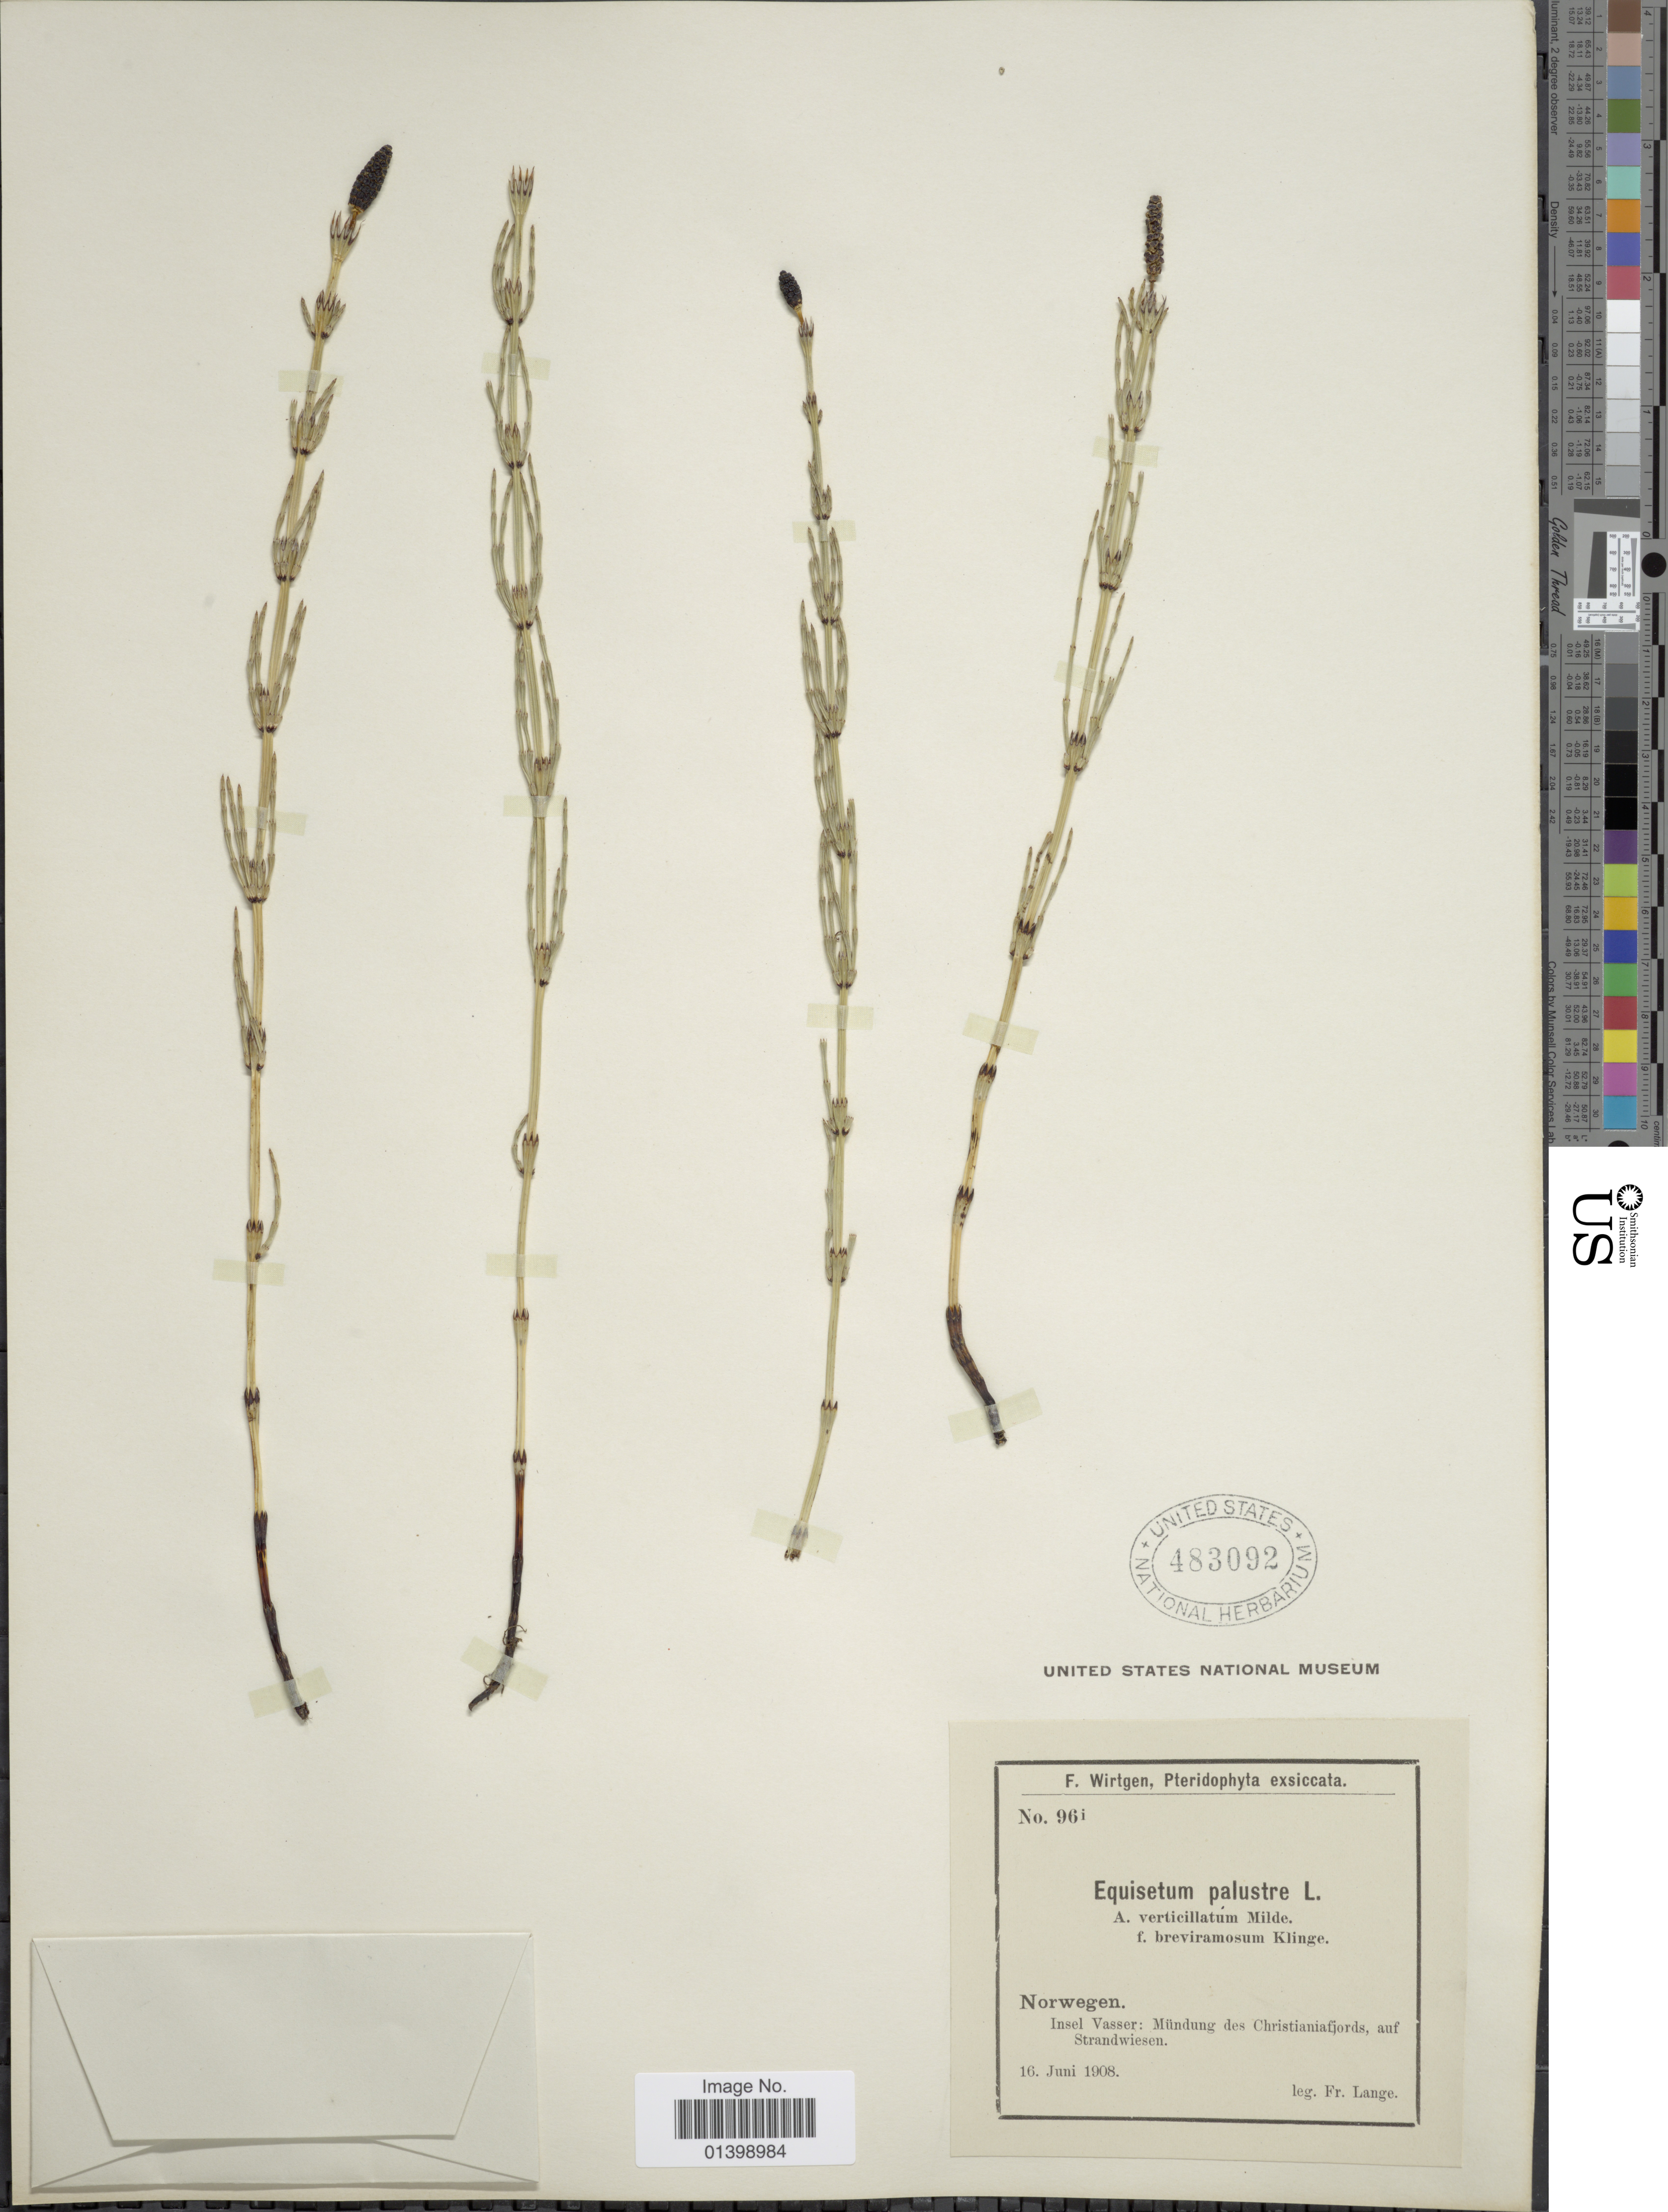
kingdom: Plantae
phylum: Tracheophyta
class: Polypodiopsida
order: Equisetales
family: Equisetaceae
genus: Equisetum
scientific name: Equisetum palustre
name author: L.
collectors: F. Lange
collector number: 96i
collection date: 1908-06-16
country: Norway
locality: Insel Vasser: Mündung des Christanaiafjords, auf Strandwiesen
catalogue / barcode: US 483092